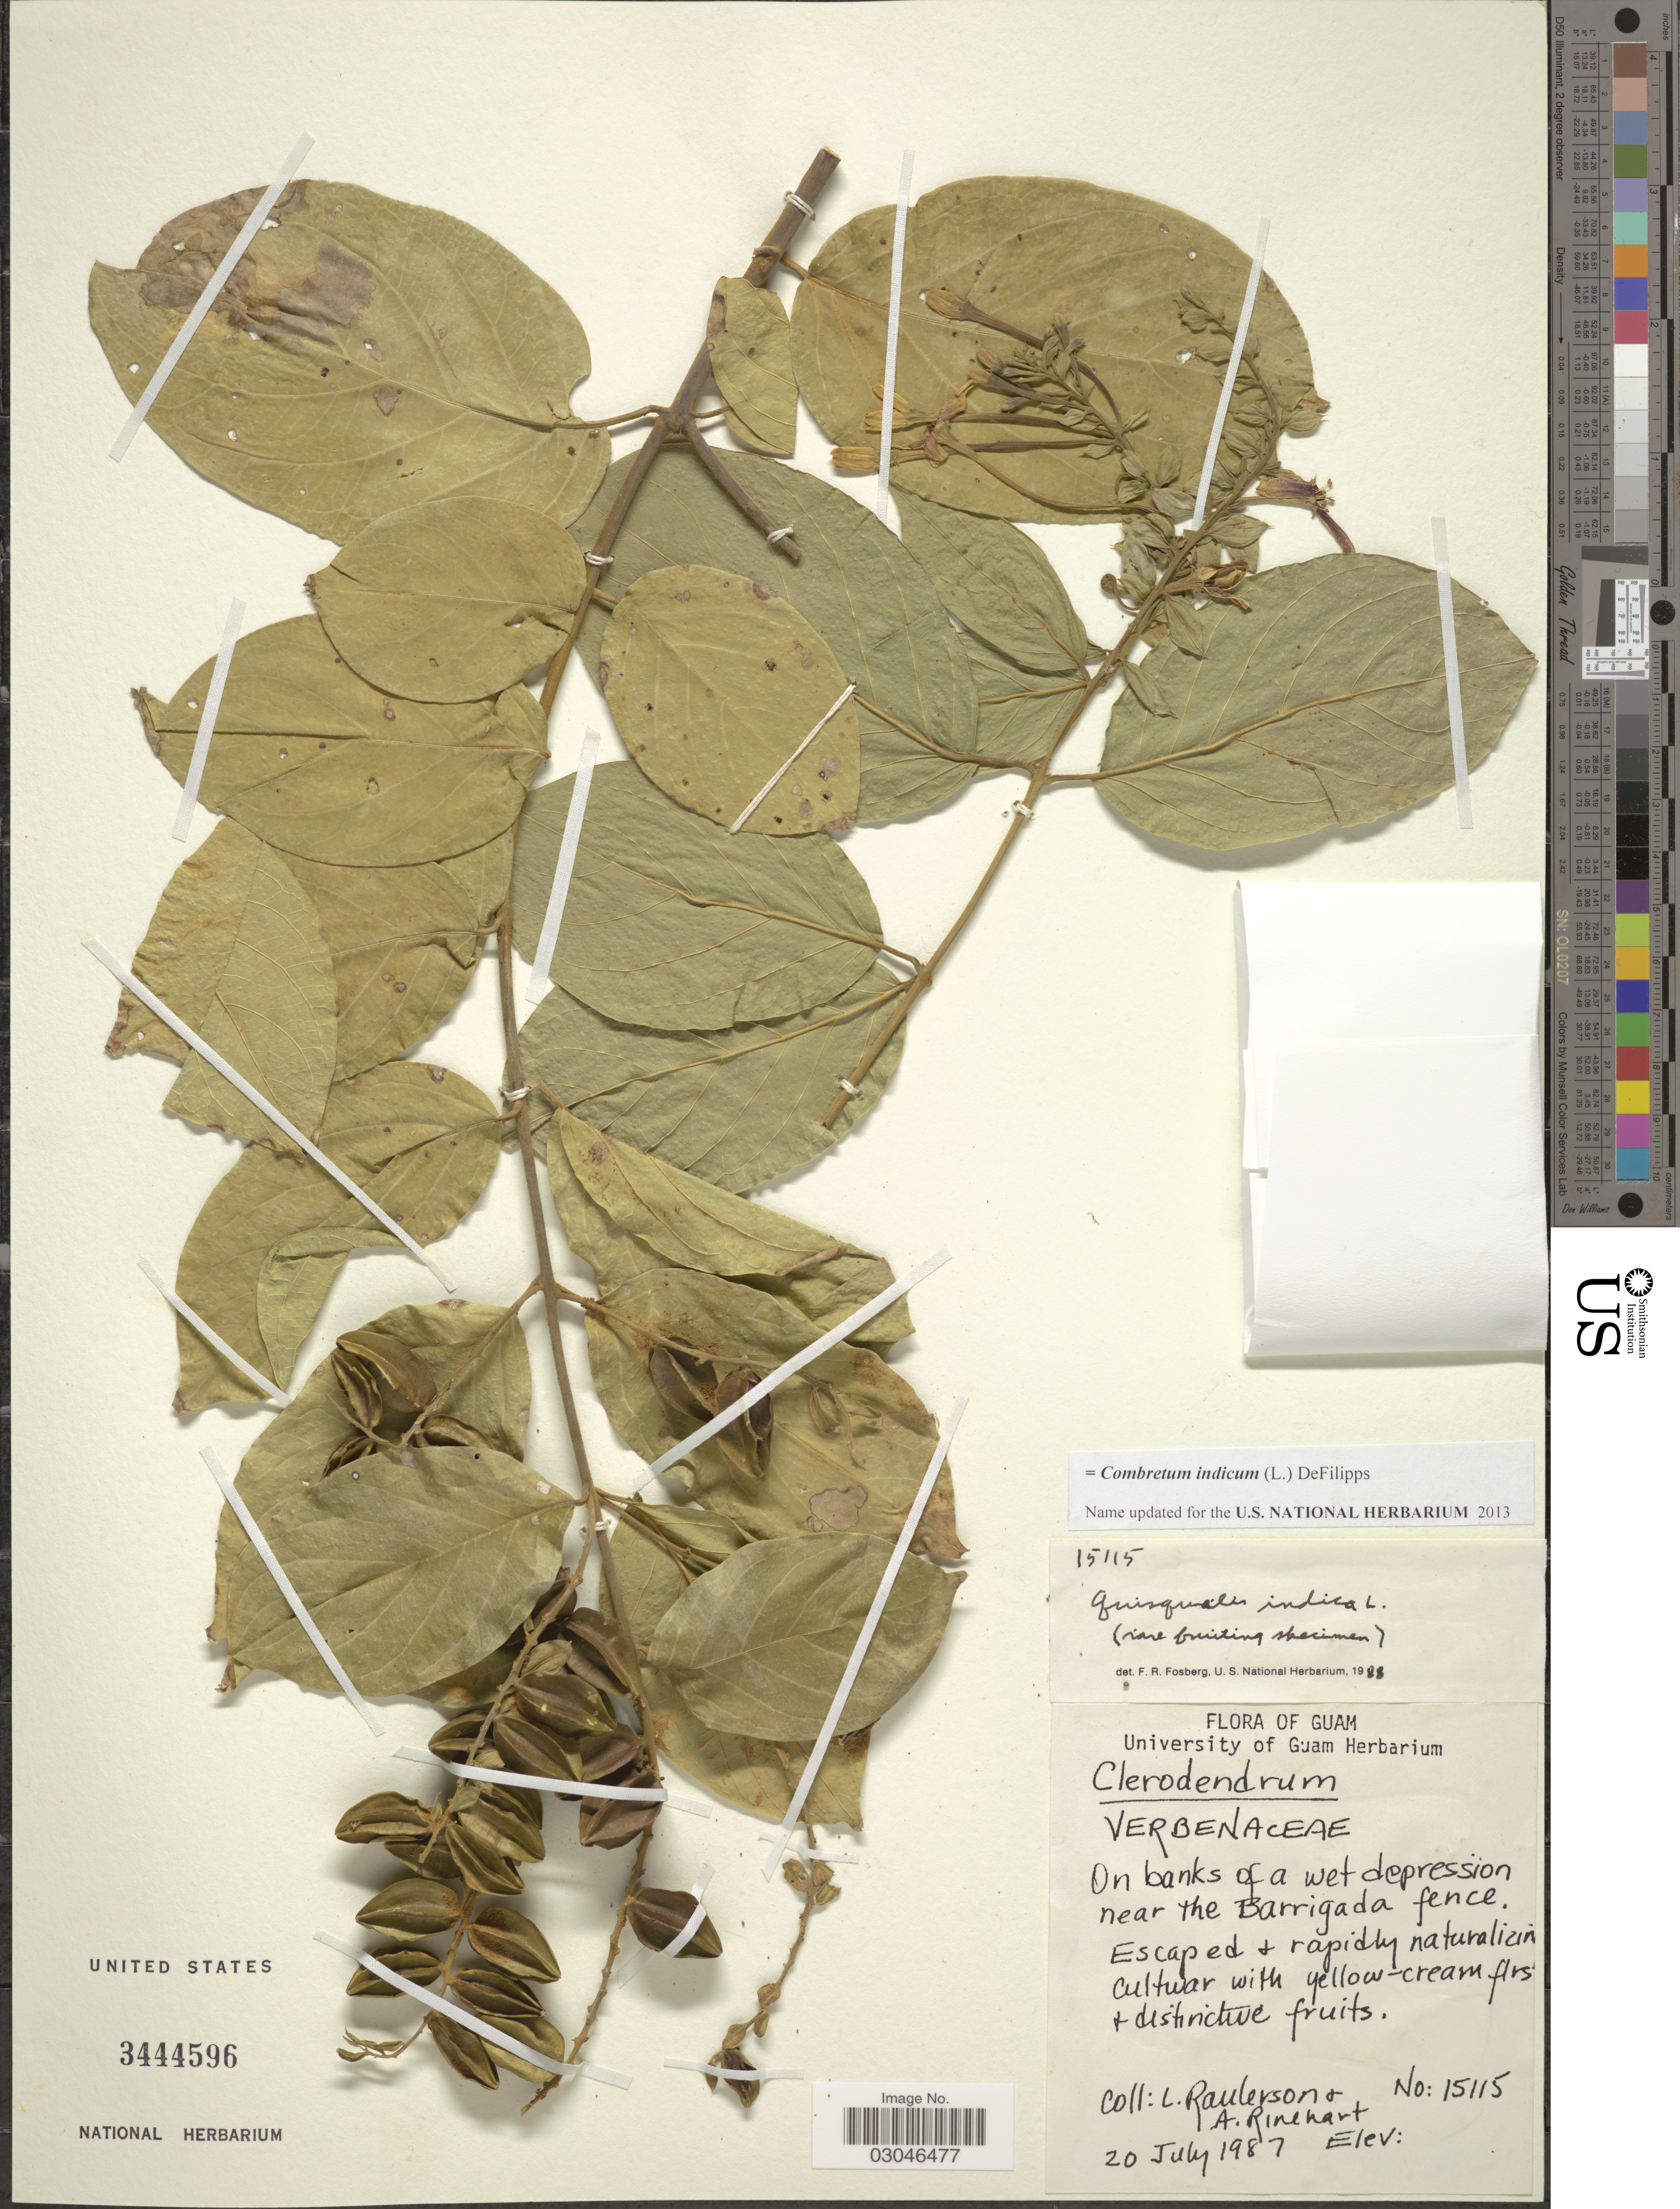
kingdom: Plantae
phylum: Tracheophyta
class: Magnoliopsida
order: Myrtales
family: Combretaceae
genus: Combretum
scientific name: Combretum indicum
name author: (L.) DeFilipps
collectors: L. Raulerson & A. Rinehart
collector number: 15115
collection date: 1987-07-20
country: Guam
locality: On banks of a wet depression near the Barrigada fence.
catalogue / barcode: US 344596